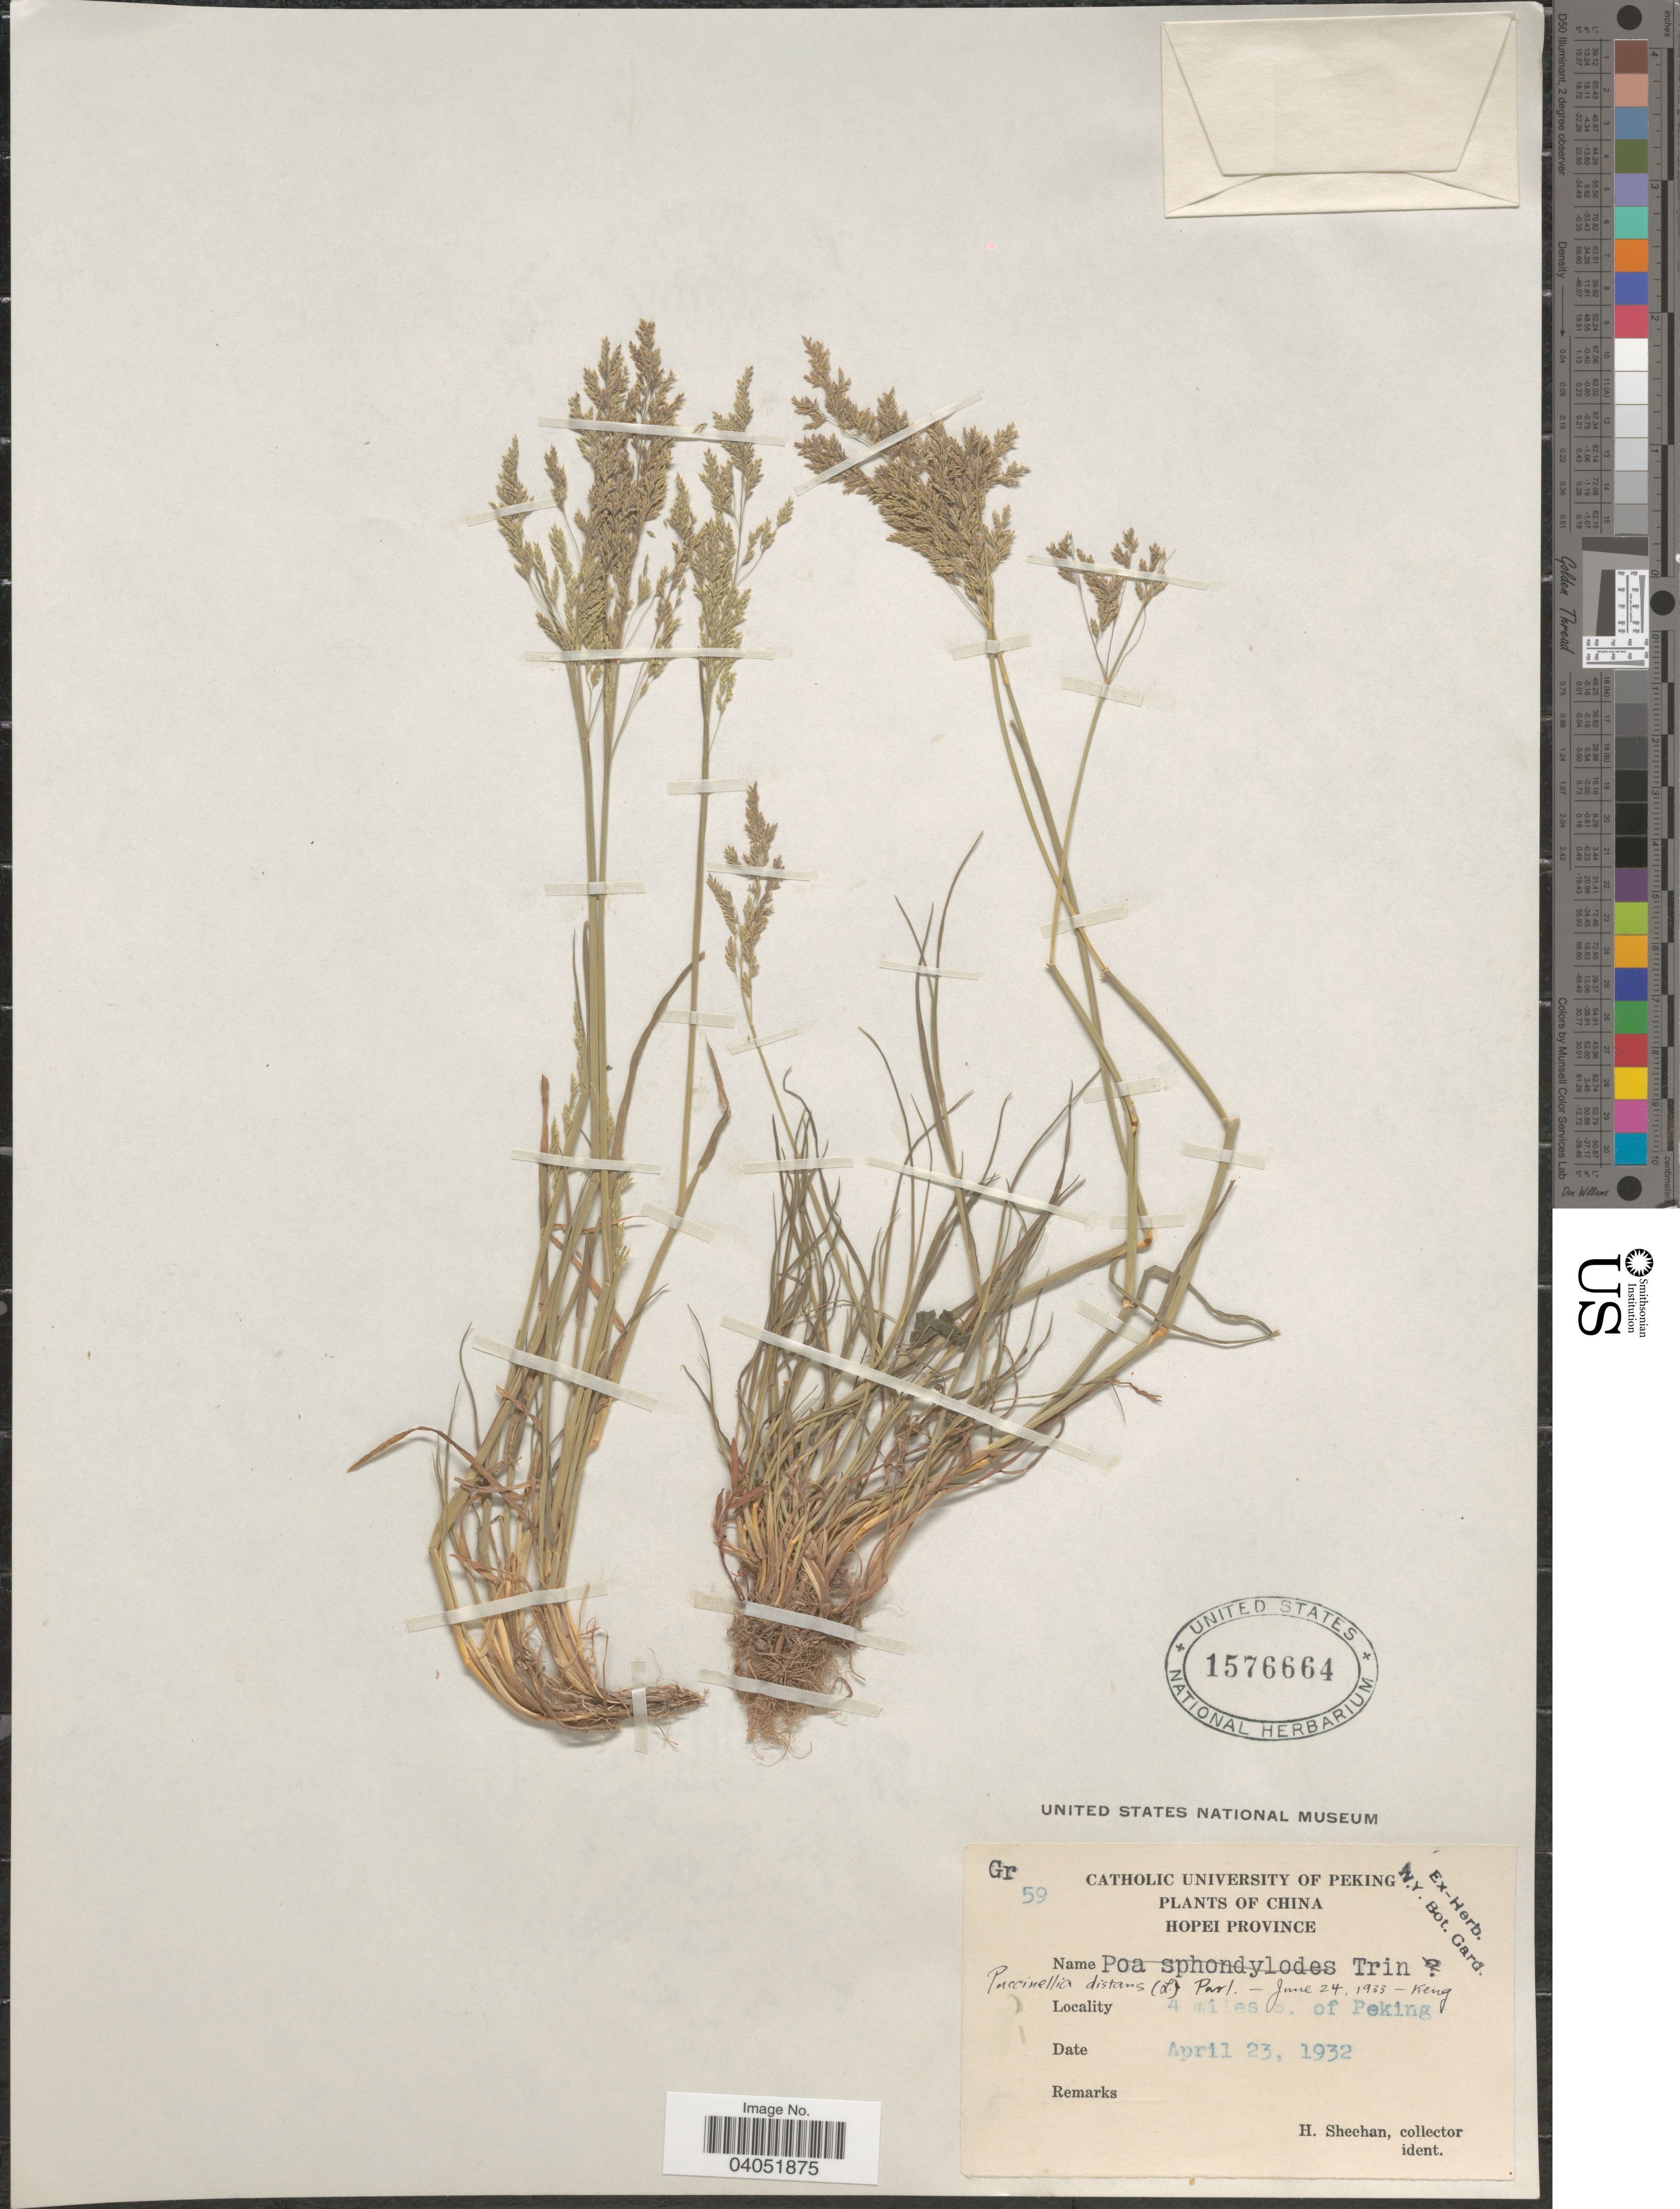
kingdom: Plantae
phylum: Tracheophyta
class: Liliopsida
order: Poales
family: Poaceae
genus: Puccinellia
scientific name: Puccinellia distans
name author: (Jacq.) Parl.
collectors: H. Sheehan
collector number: Gr 59 ?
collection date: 1932-04-23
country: China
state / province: Hebei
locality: Hopei Province. 4 miles s. of Peking. [interpreted]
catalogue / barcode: US 1576664